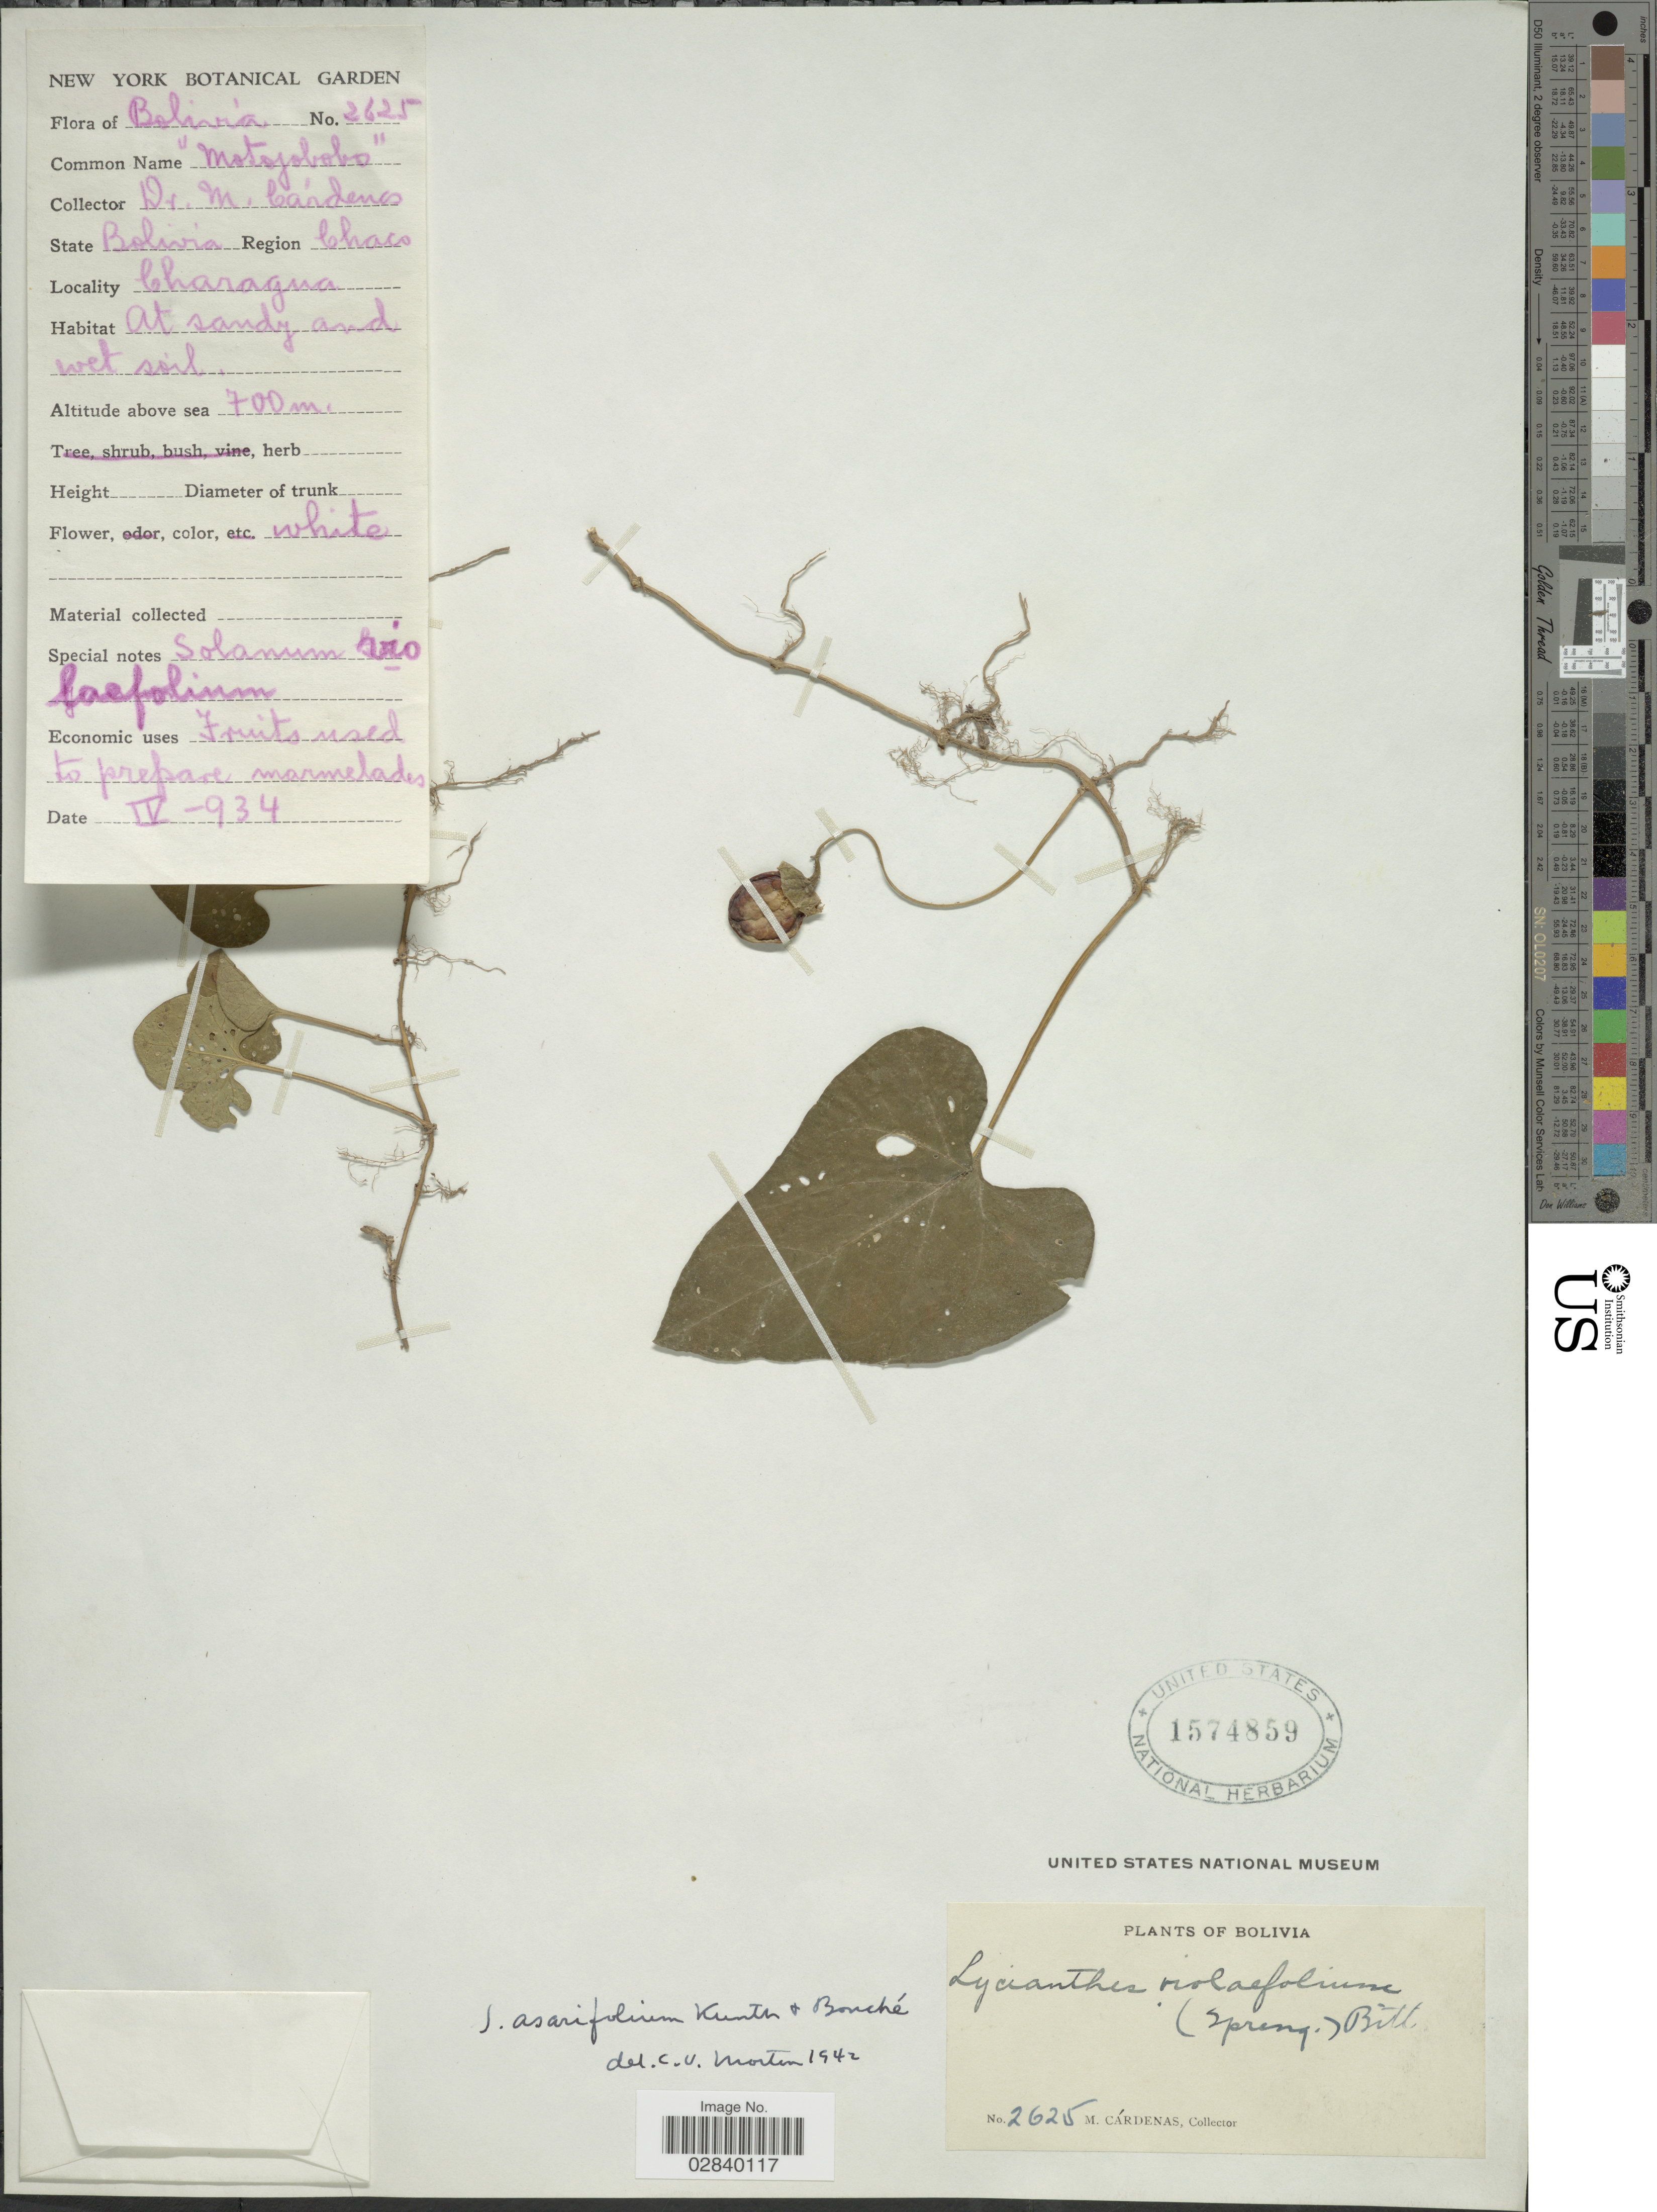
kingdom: Plantae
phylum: Tracheophyta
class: Magnoliopsida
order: Solanales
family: Solanaceae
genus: Lycianthes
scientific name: Lycianthes asarifolia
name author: (Kunth & C.D. Bouché) Bitter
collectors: M. Cárdenas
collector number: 2625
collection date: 1934-04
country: Bolivia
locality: Region Chaco. Charagua.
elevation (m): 700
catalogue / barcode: US 1574859